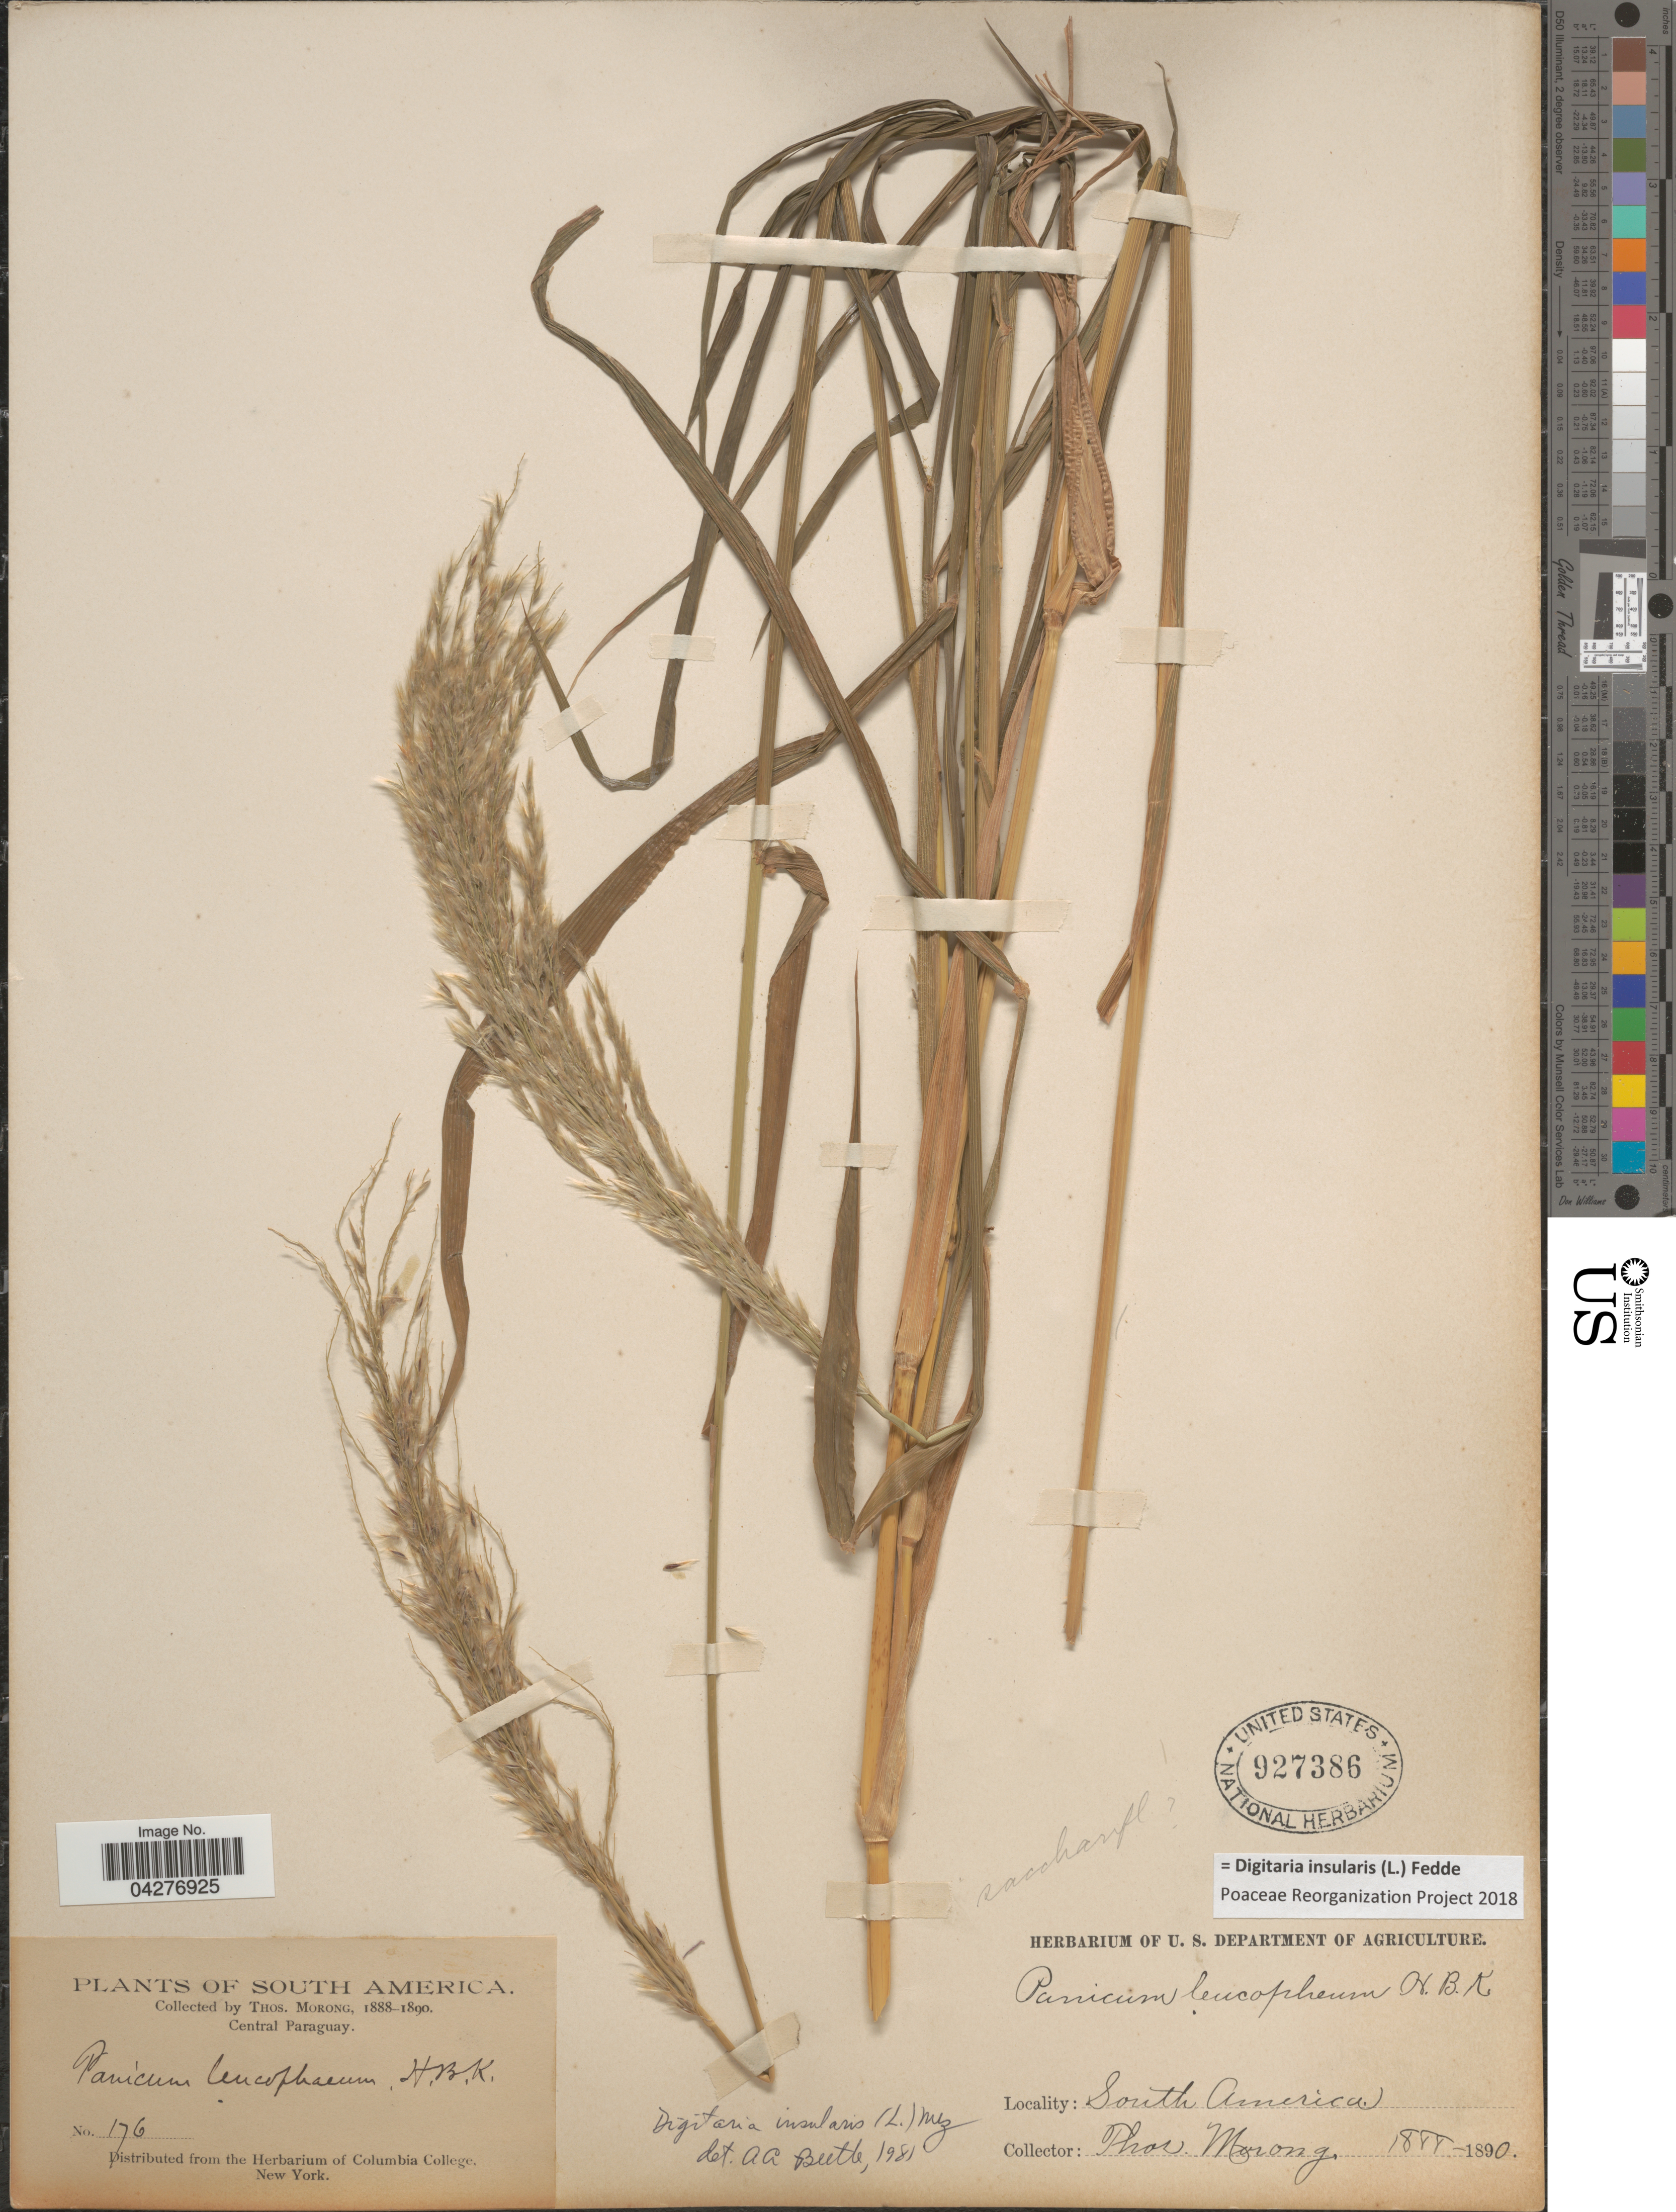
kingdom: Plantae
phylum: Tracheophyta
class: Liliopsida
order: Poales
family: Poaceae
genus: Digitaria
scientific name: Digitaria insularis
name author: (L.) Fedde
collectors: ex herb. T. Morong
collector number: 176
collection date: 1888/1890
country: Paraguay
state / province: Central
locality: Central Paraguay.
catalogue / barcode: US 927386